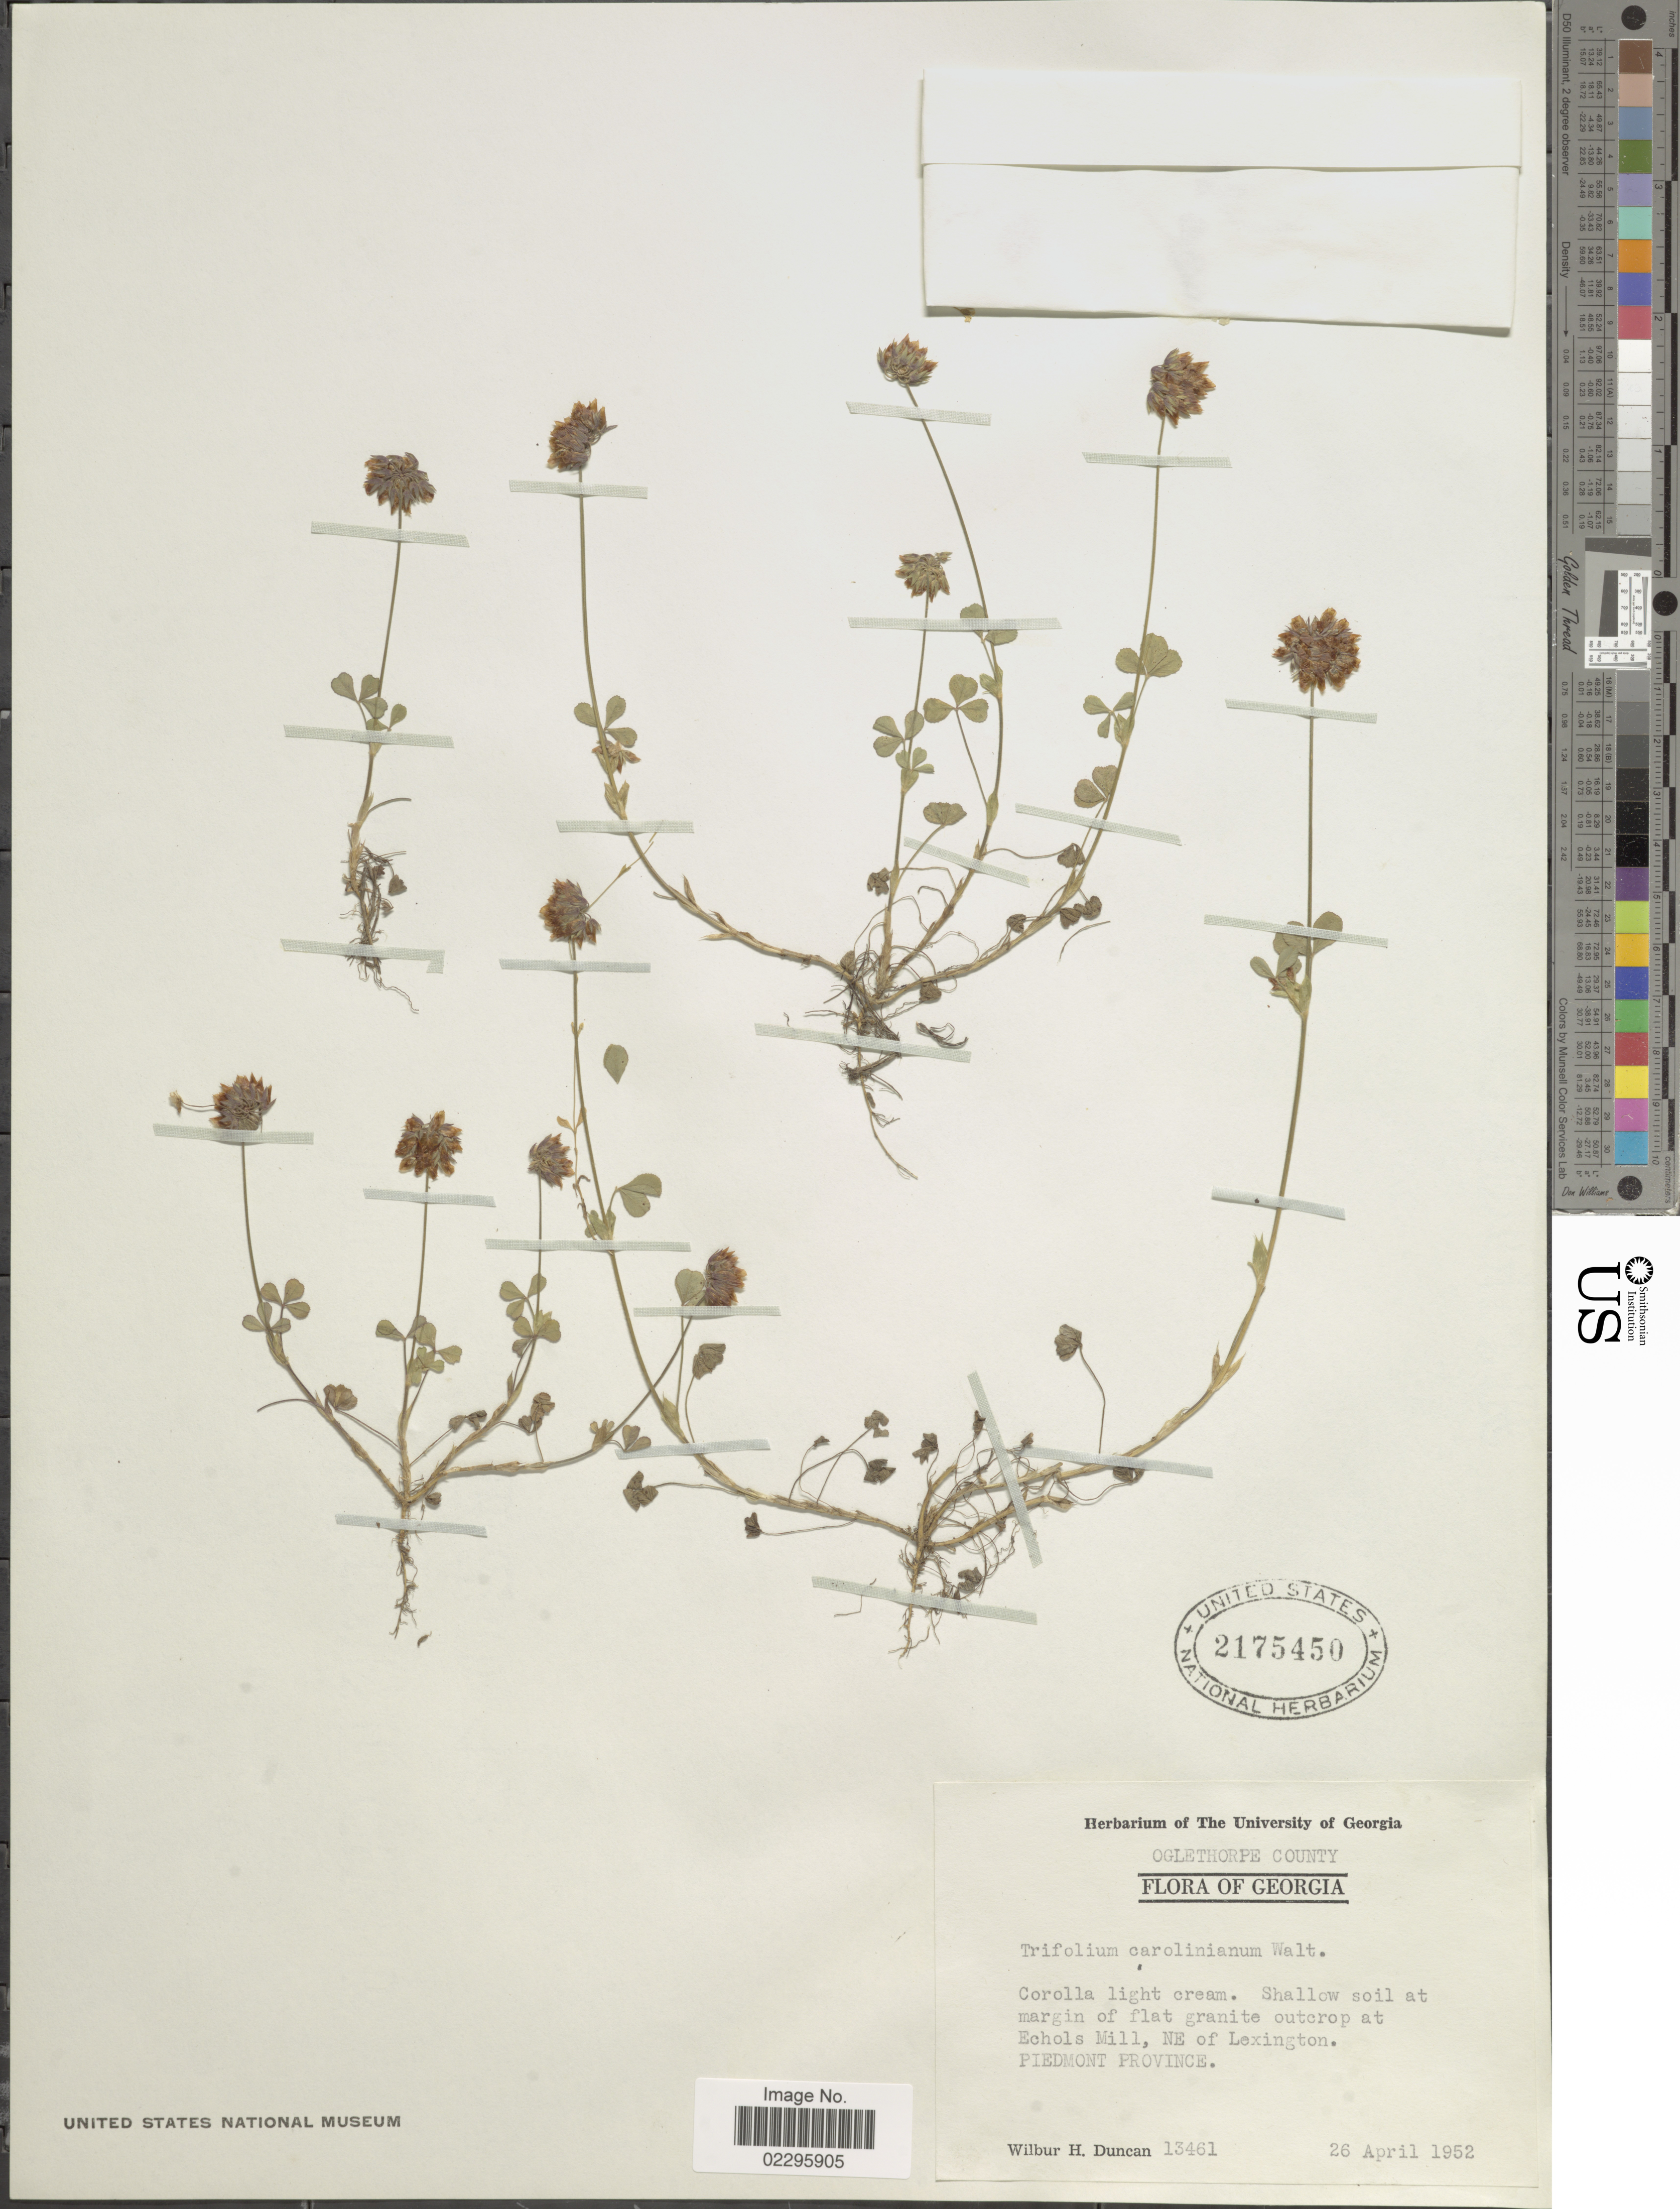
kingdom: Plantae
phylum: Tracheophyta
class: Magnoliopsida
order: Fabales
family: Fabaceae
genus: Trifolium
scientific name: Trifolium carolinianum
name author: Michx.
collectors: W. H. Duncan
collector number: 13461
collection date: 1952-04-26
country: United States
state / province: Georgia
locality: Oglethorpe County, granite outcrop at Echols Mill, NE of Lexington, Piedmont Province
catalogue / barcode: US 2175450